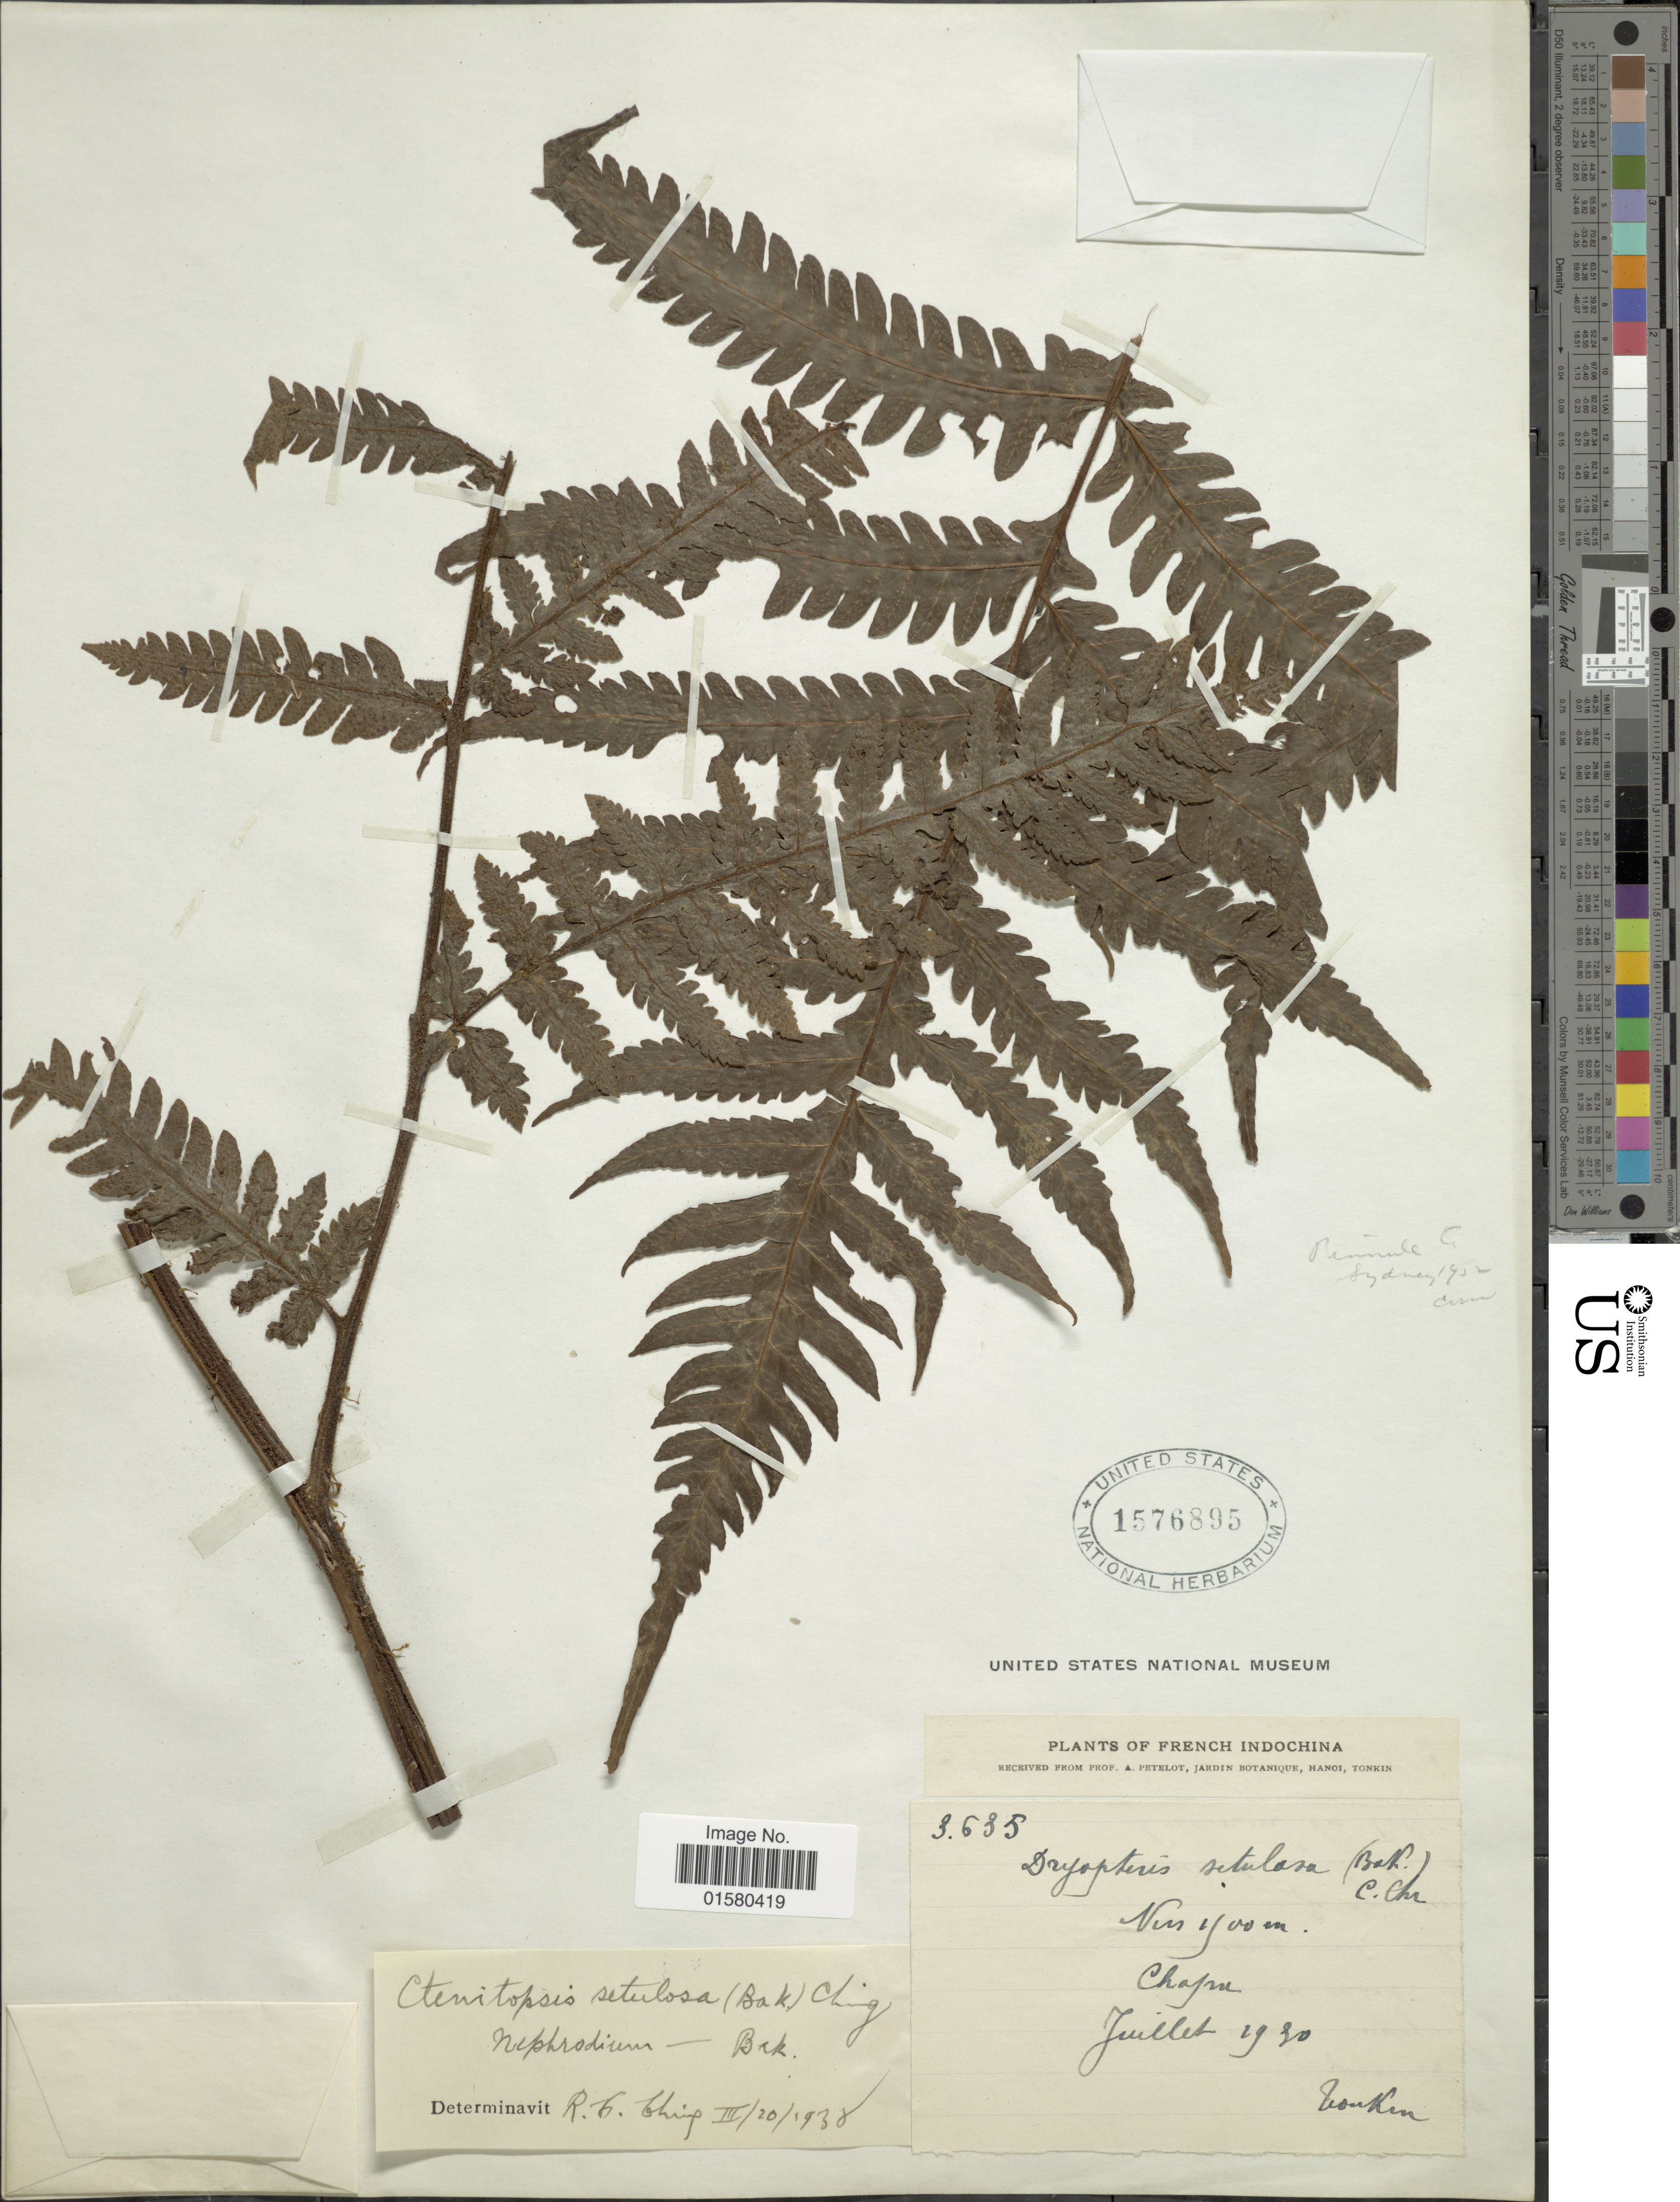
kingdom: Plantae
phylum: Tracheophyta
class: Polypodiopsida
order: Polypodiales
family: Tectariaceae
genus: Tectaria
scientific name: Tectaria setulosa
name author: (Baker)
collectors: A. Petelot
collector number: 3635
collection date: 1930-07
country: Vietnam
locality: Tonkin. French Indochina, Chapne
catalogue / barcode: US 1576895